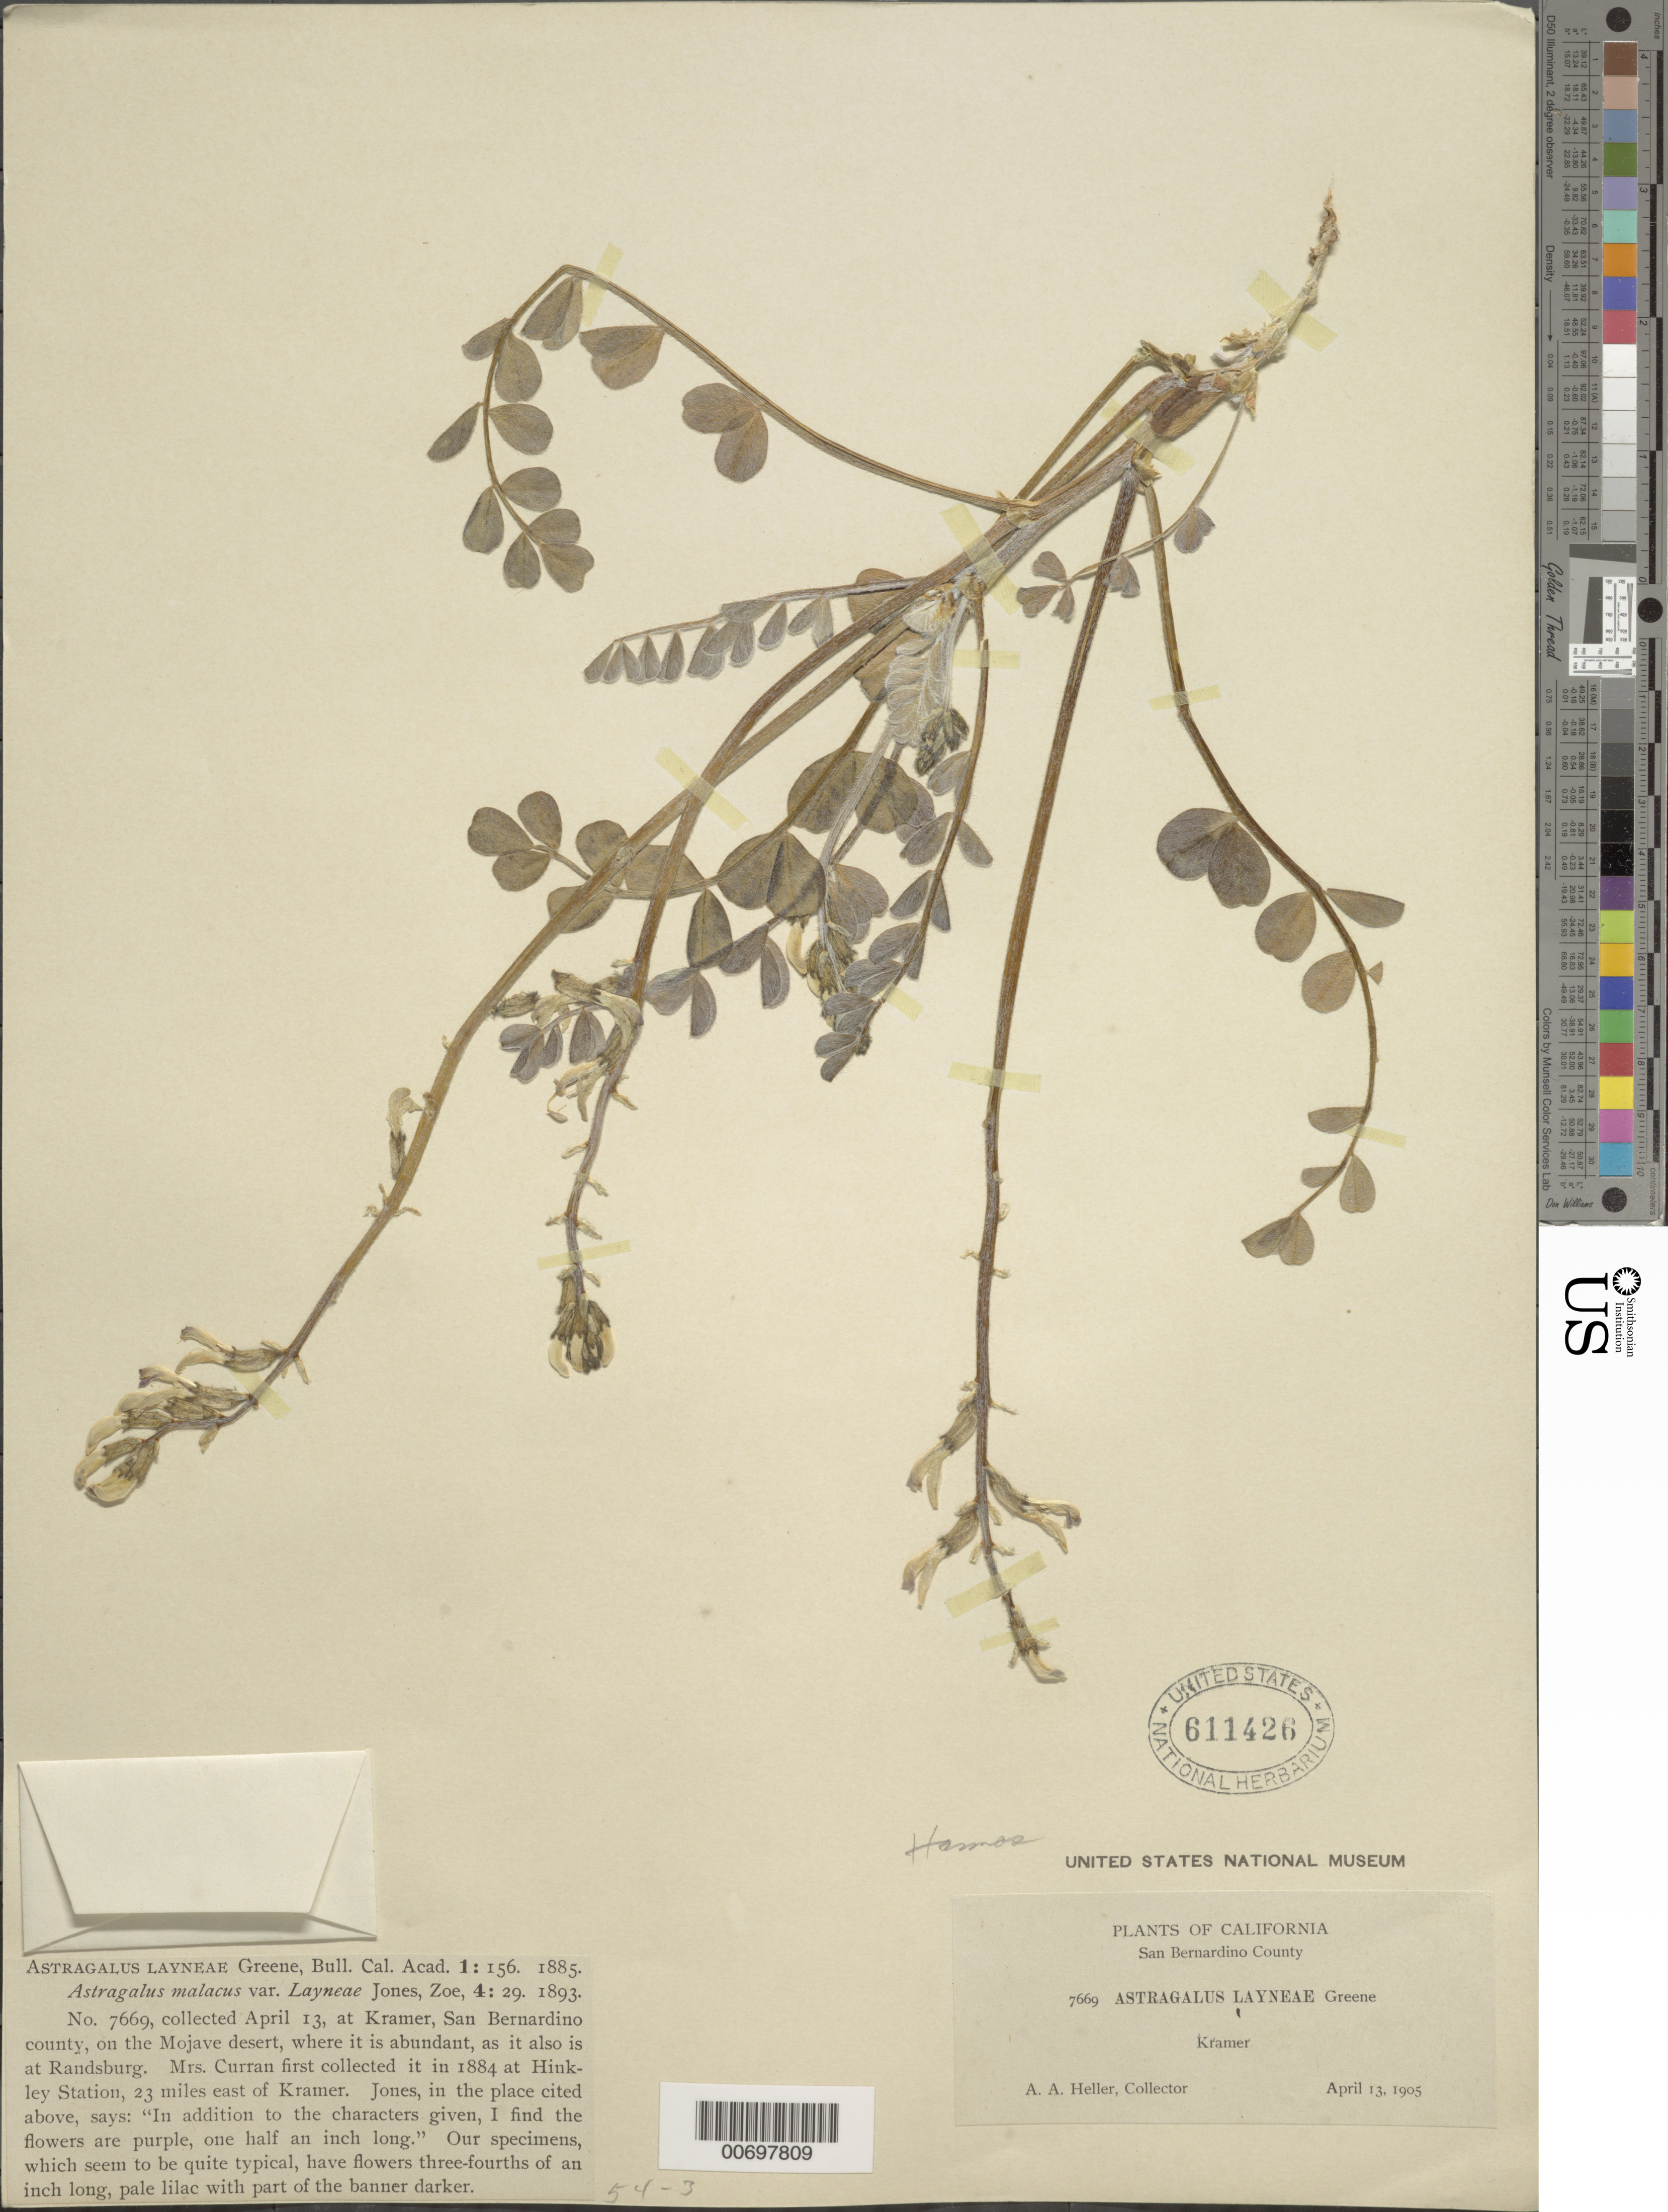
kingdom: Plantae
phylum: Tracheophyta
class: Magnoliopsida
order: Fabales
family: Fabaceae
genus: Astragalus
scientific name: Astragalus layneae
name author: Greene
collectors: A. A. Heller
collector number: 7669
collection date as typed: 13 Apr 1905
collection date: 1905-04-13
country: United States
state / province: California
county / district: San Bernardino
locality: Kramer.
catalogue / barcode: US 611426